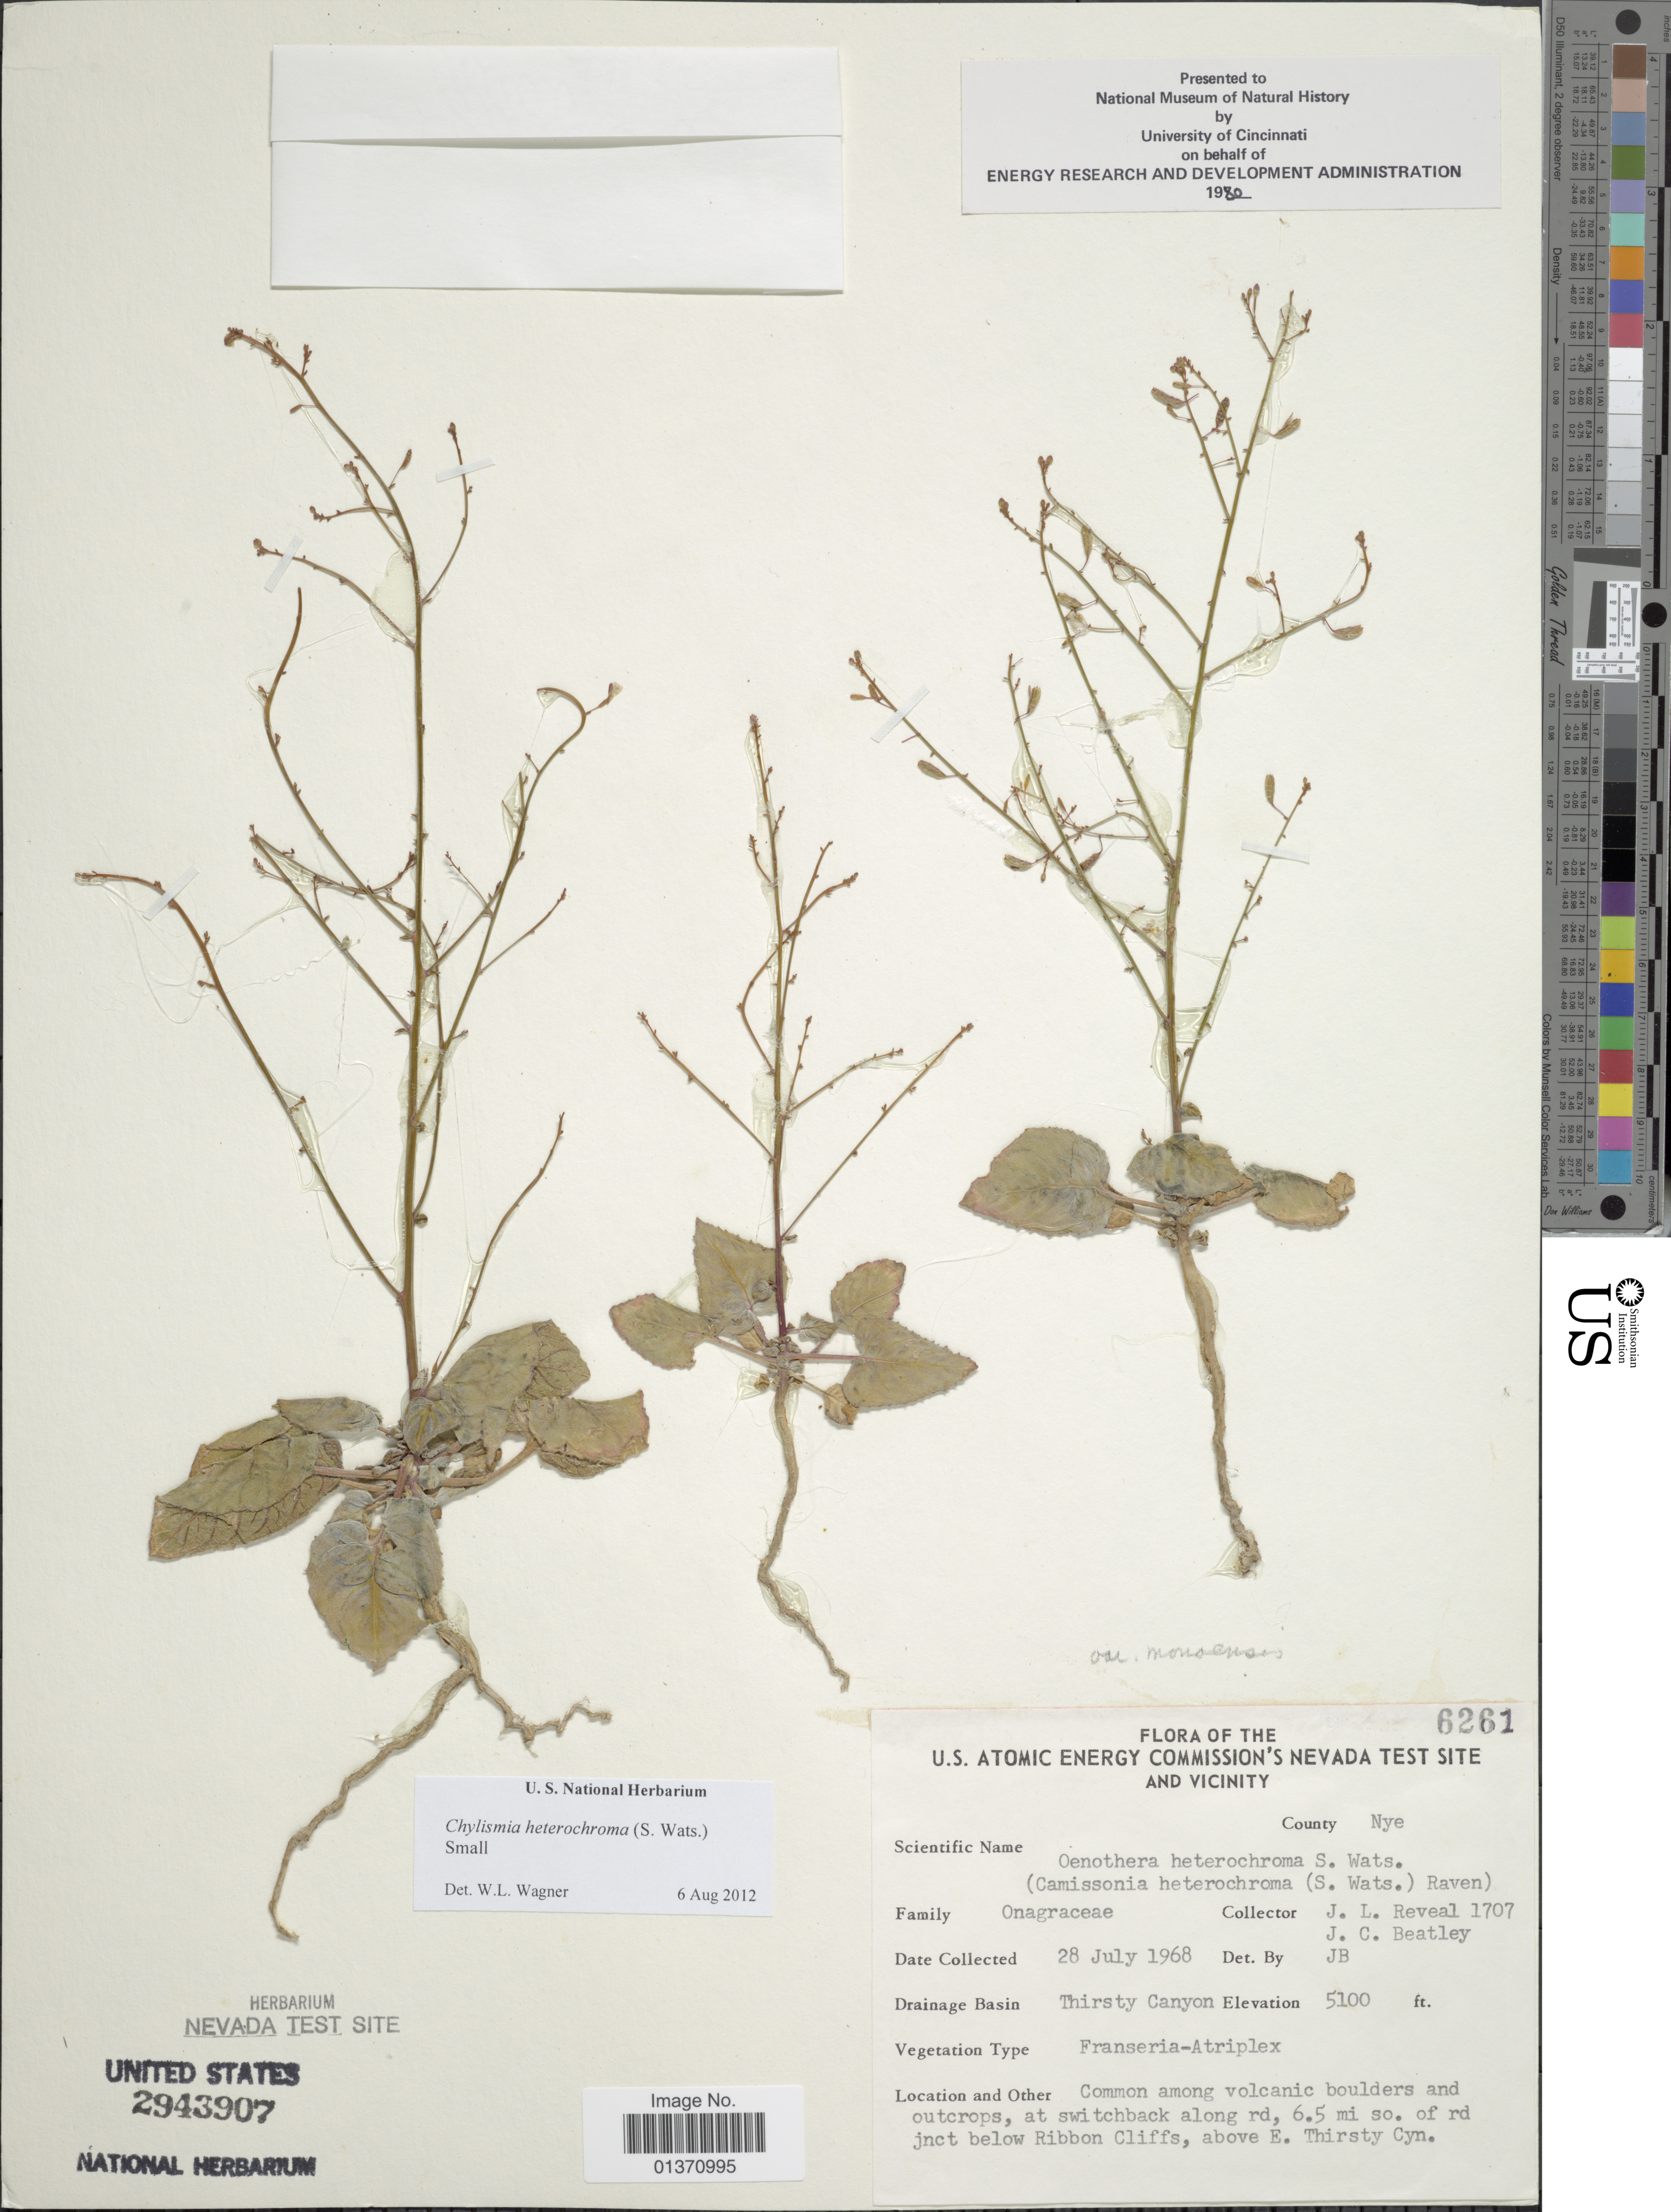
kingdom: Plantae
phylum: Tracheophyta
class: Magnoliopsida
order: Myrtales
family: Onagraceae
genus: Chylismia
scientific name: Chylismia heterochroma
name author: (S. Watson) Small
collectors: J. L. Reveal & J. C. Beatley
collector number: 1707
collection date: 1968-07-28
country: United States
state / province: Nevada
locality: U. S. Atomic Energy Commission's Nevada Test Site and Vicinity, Thirsty Canyon, common among volcanic boulders and outcrops, at switchback along rd, 6.5 mi so. of rd jnct below Ribbon Cliffs, above E. Thirsty Cyn, County Nye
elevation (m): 1554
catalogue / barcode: US 2943907